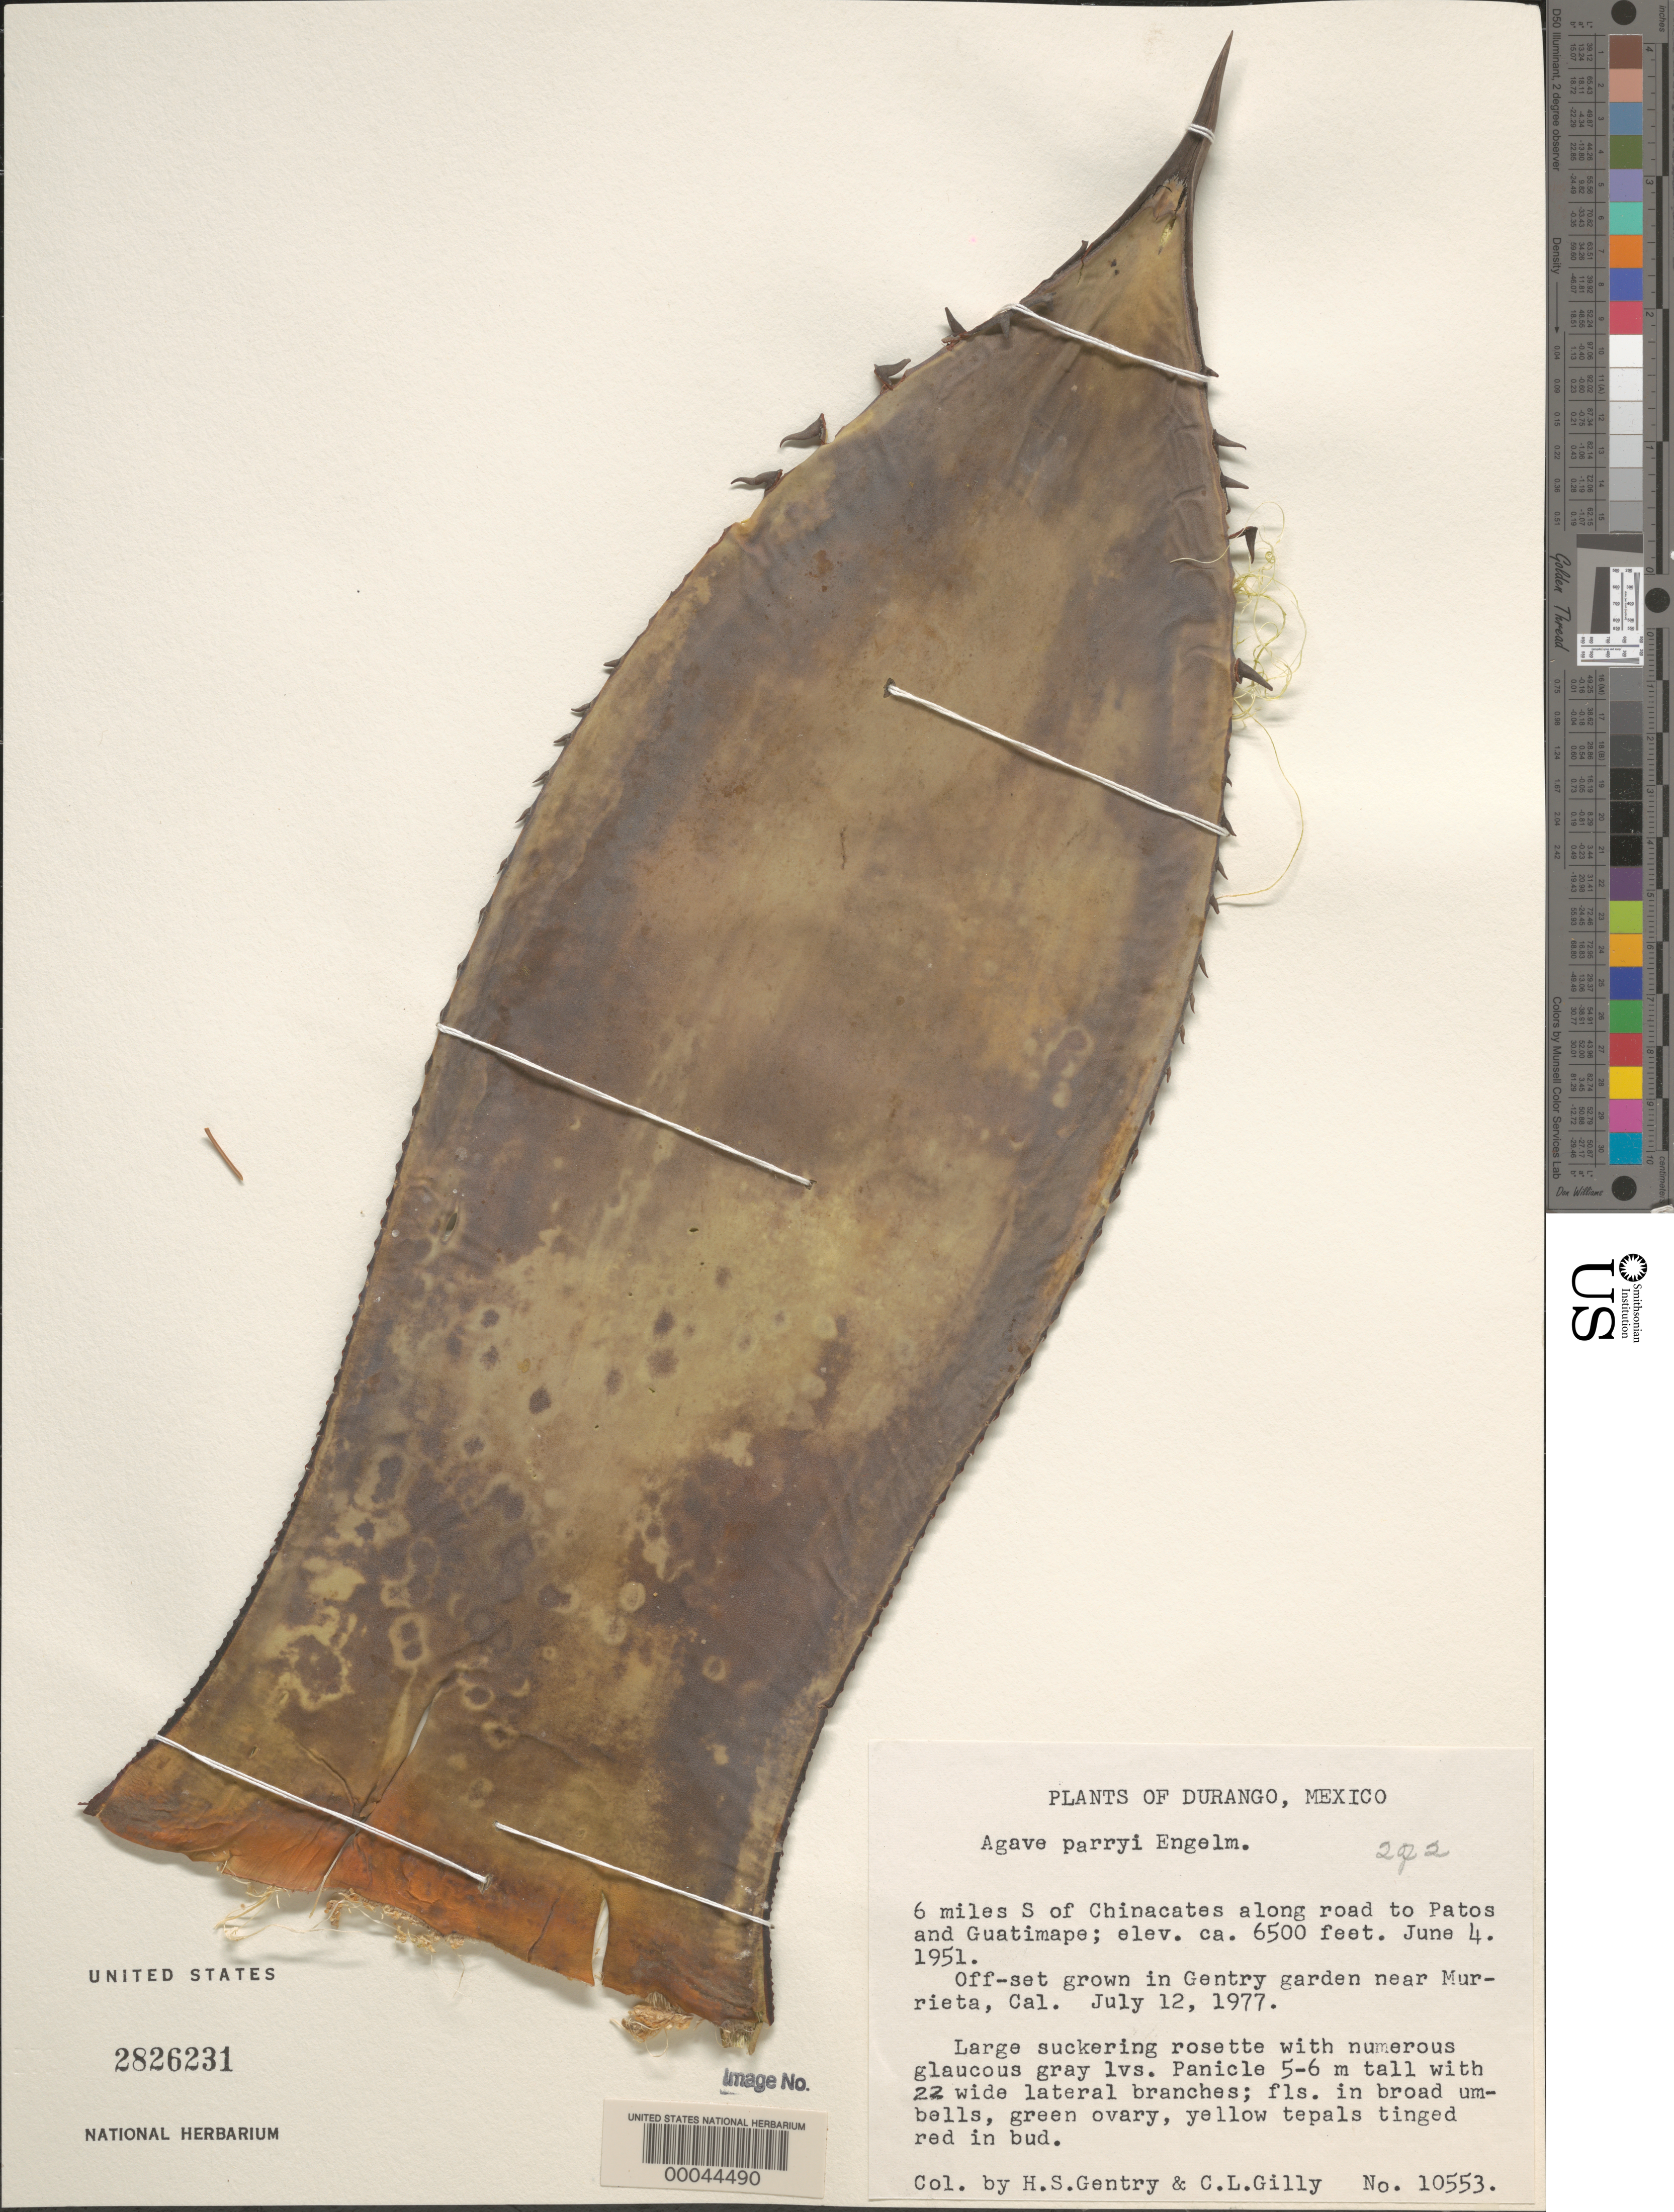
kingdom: Plantae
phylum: Tracheophyta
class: Liliopsida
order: Asparagales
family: Asparagaceae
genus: Agave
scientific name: Agave parryi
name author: Engelm.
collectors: H. S. Gentry & C. Gilly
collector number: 10553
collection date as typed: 12 Jun 1977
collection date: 1977-06-12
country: Mexico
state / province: Durango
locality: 6 mi S of Chinacates along road to Patos and Guatinape; near the railroad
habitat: Off set grown in gentry garden near murrieta, ca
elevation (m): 1981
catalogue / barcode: US 2826231